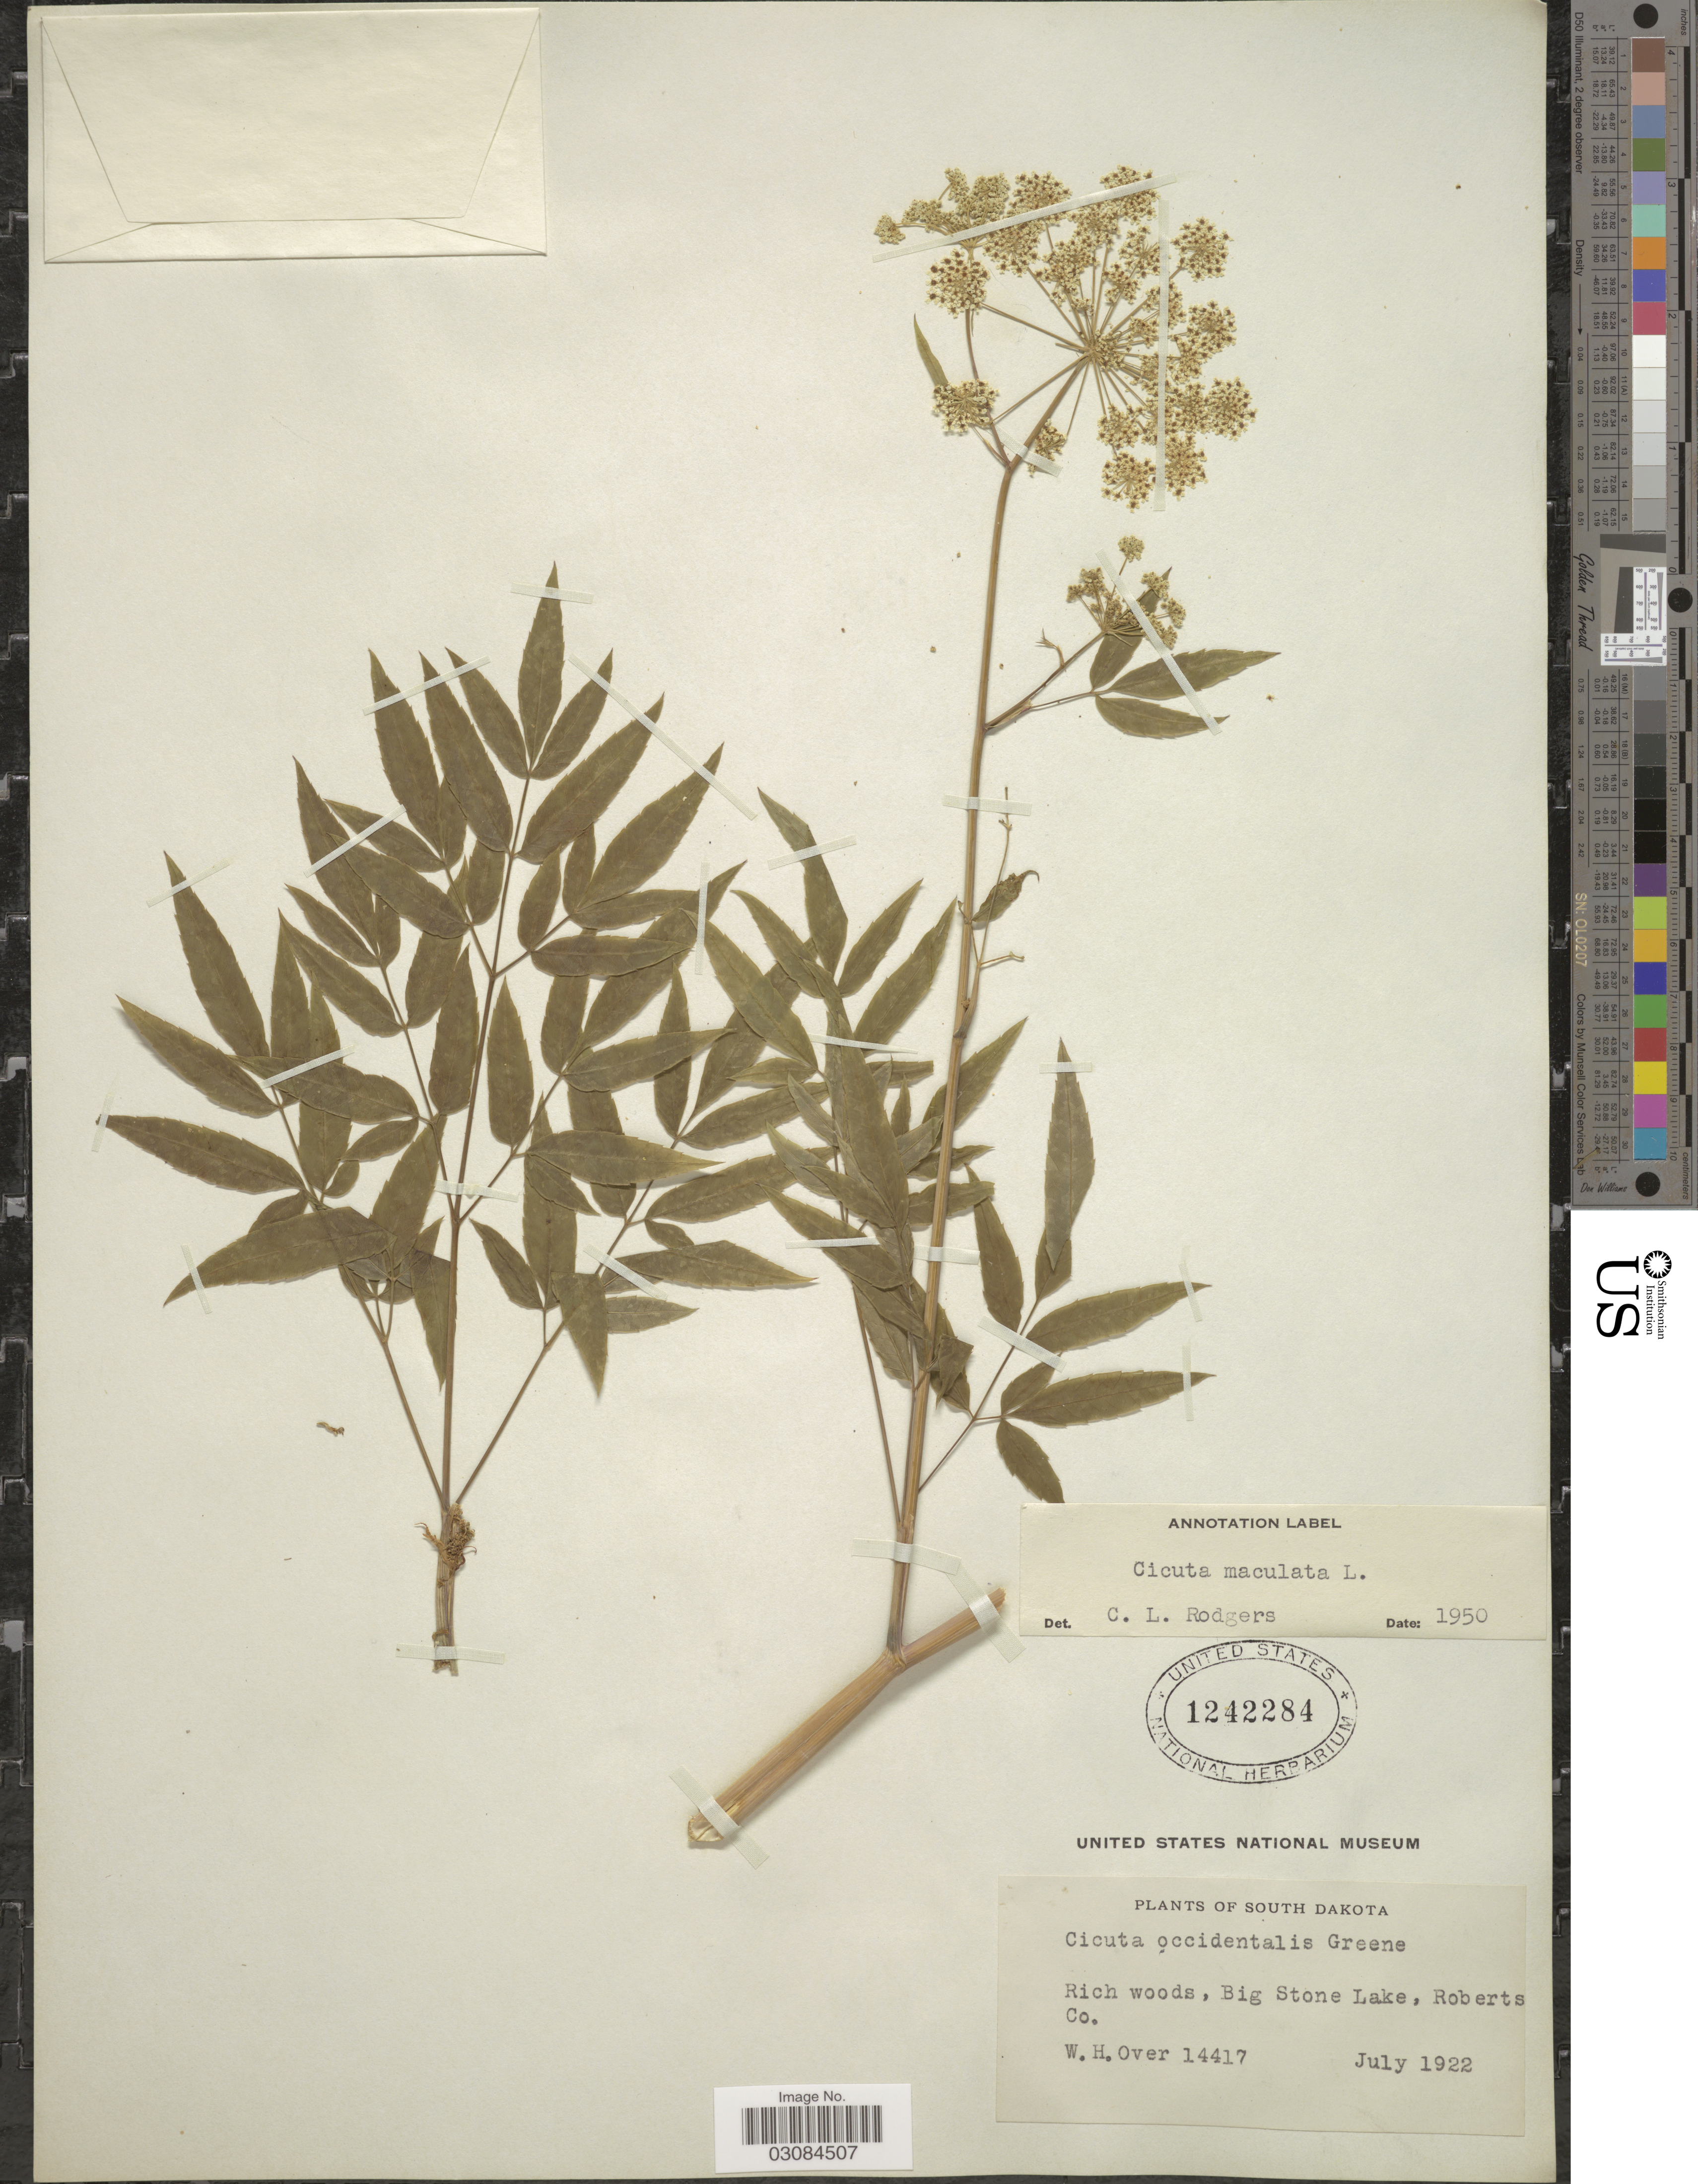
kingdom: Plantae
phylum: Tracheophyta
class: Magnoliopsida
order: Apiales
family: Apiaceae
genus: Cicuta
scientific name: Cicuta maculata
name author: L.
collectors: W. Over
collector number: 14417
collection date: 1922-07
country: United States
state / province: South Dakota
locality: Rich woods, Big Stone Lake, Roberts Co.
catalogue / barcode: US 1242284